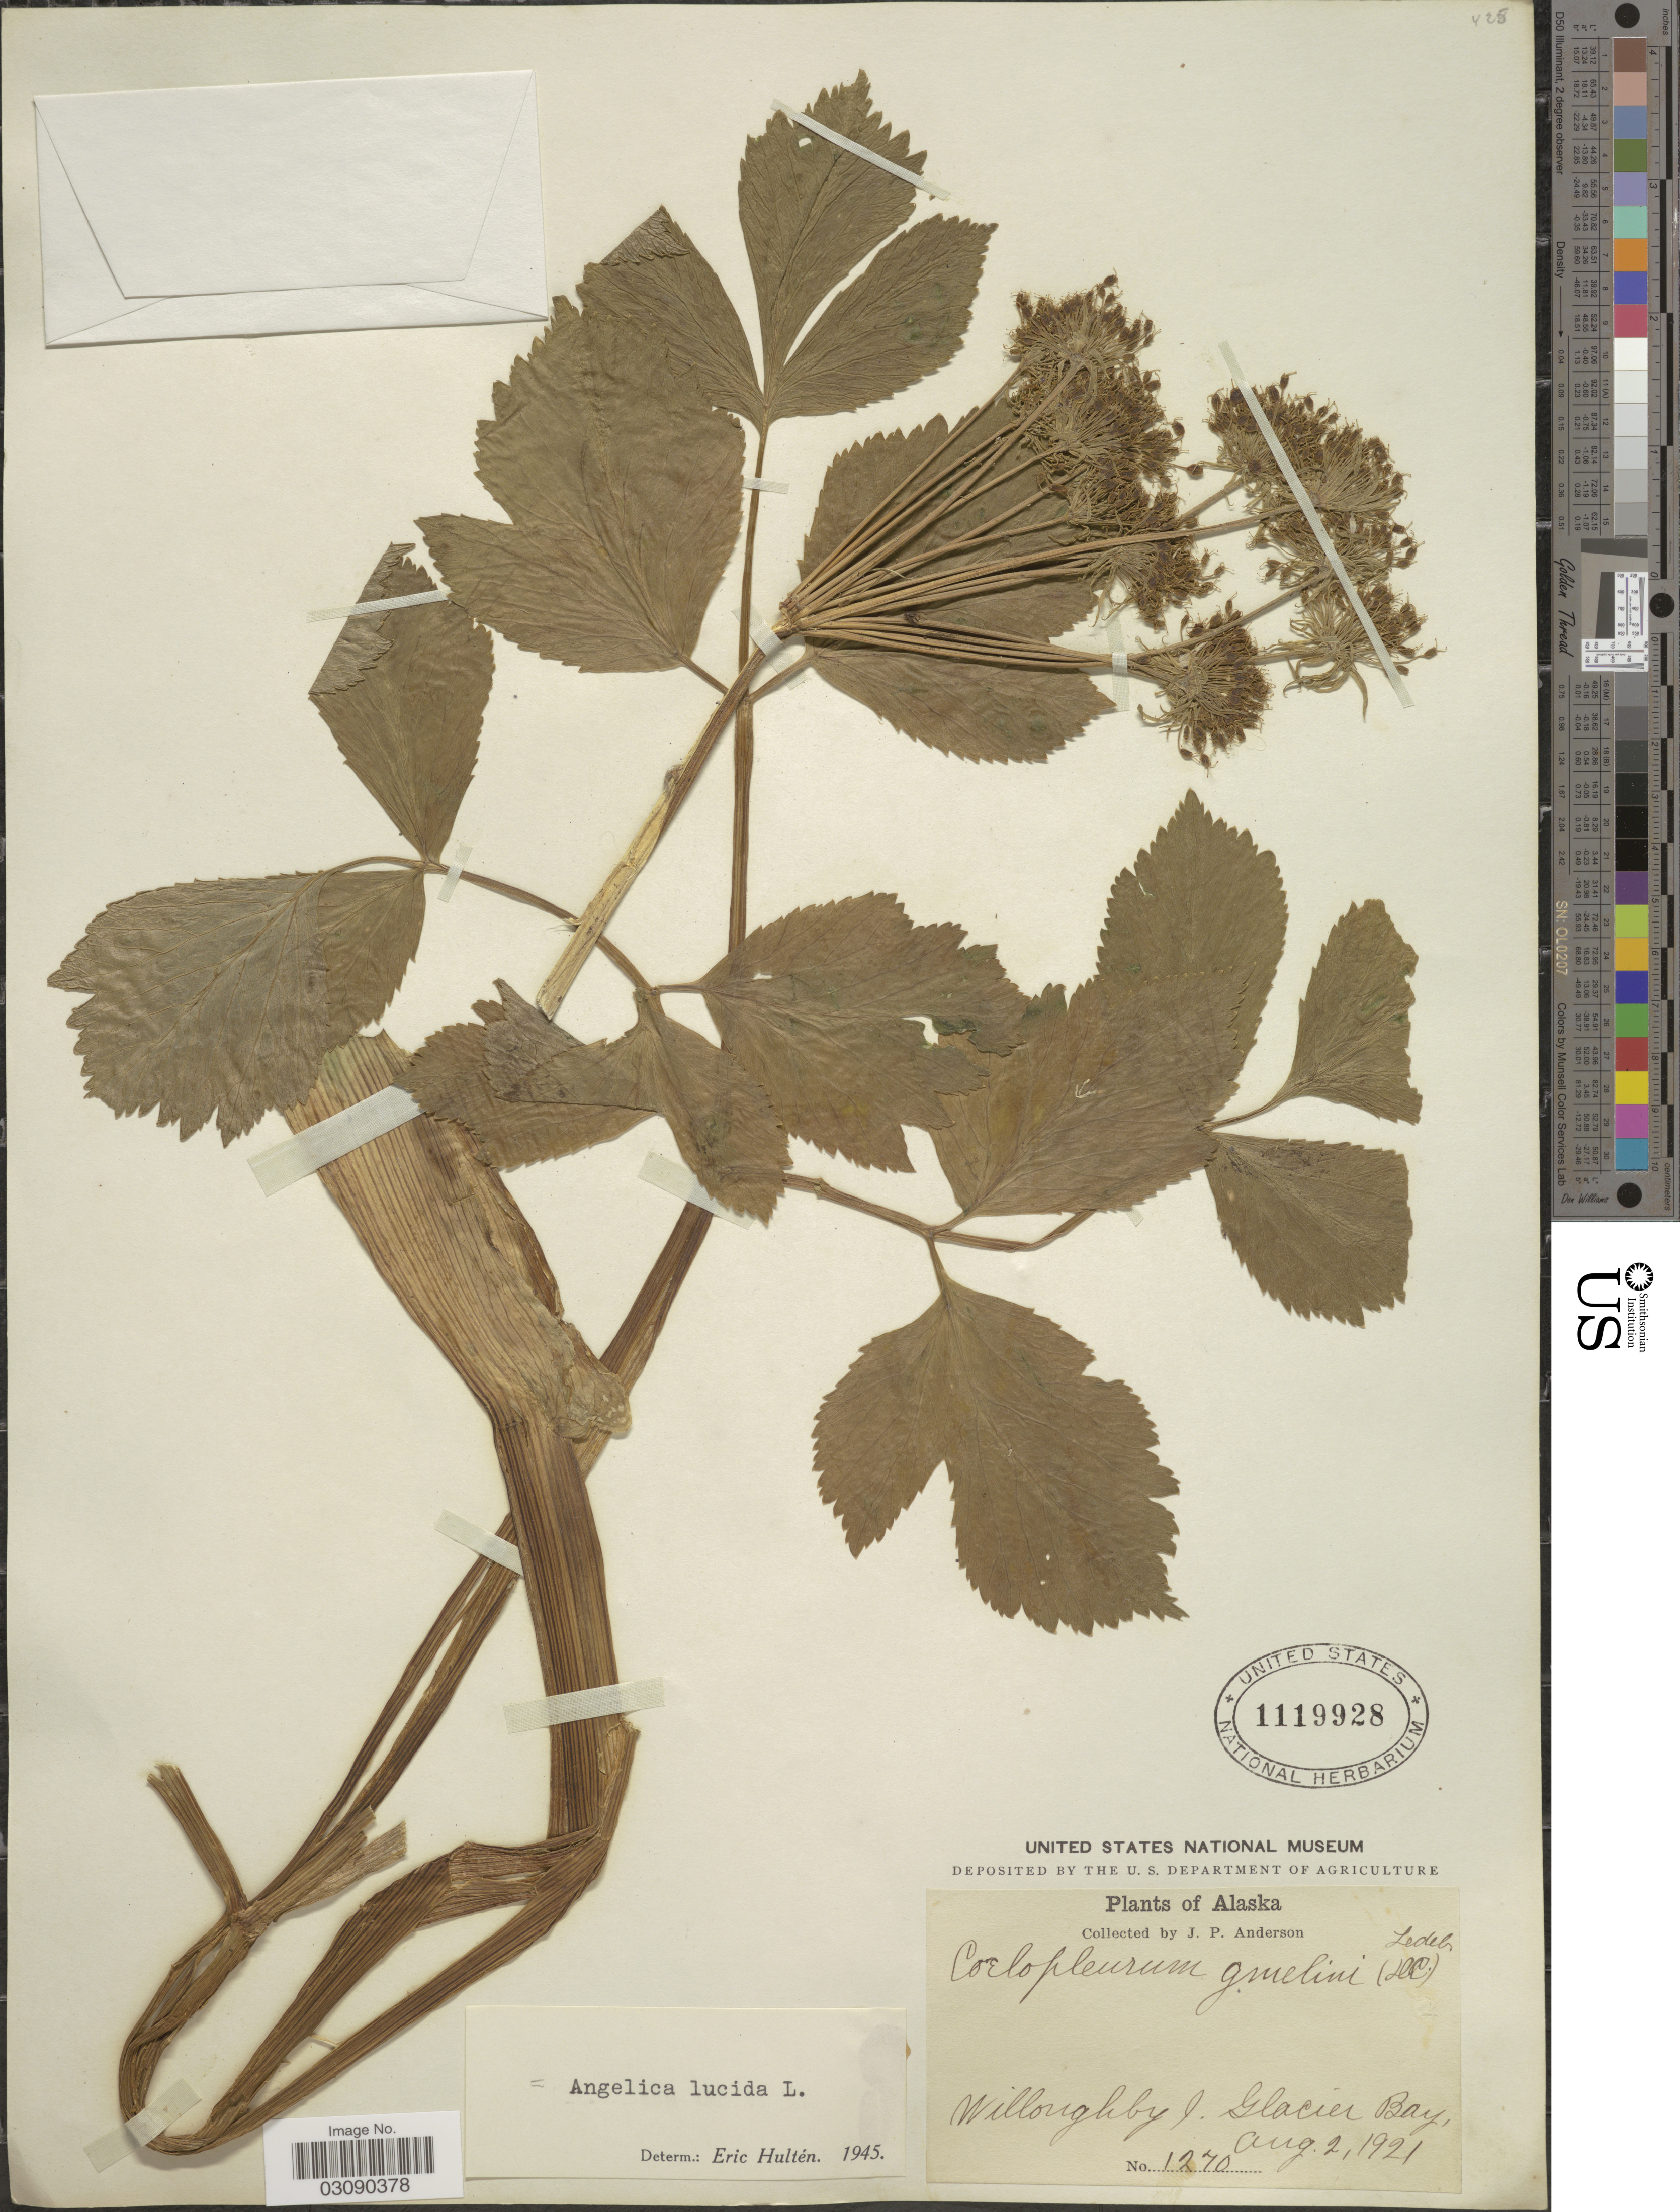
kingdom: Plantae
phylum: Tracheophyta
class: Magnoliopsida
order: Apiales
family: Apiaceae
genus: Angelica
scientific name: Angelica lucida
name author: L.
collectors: J. P. Anderson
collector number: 1270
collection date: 1921-08-02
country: United States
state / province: Alaska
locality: Willoughby I. Glacier Bay.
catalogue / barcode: US 1119928